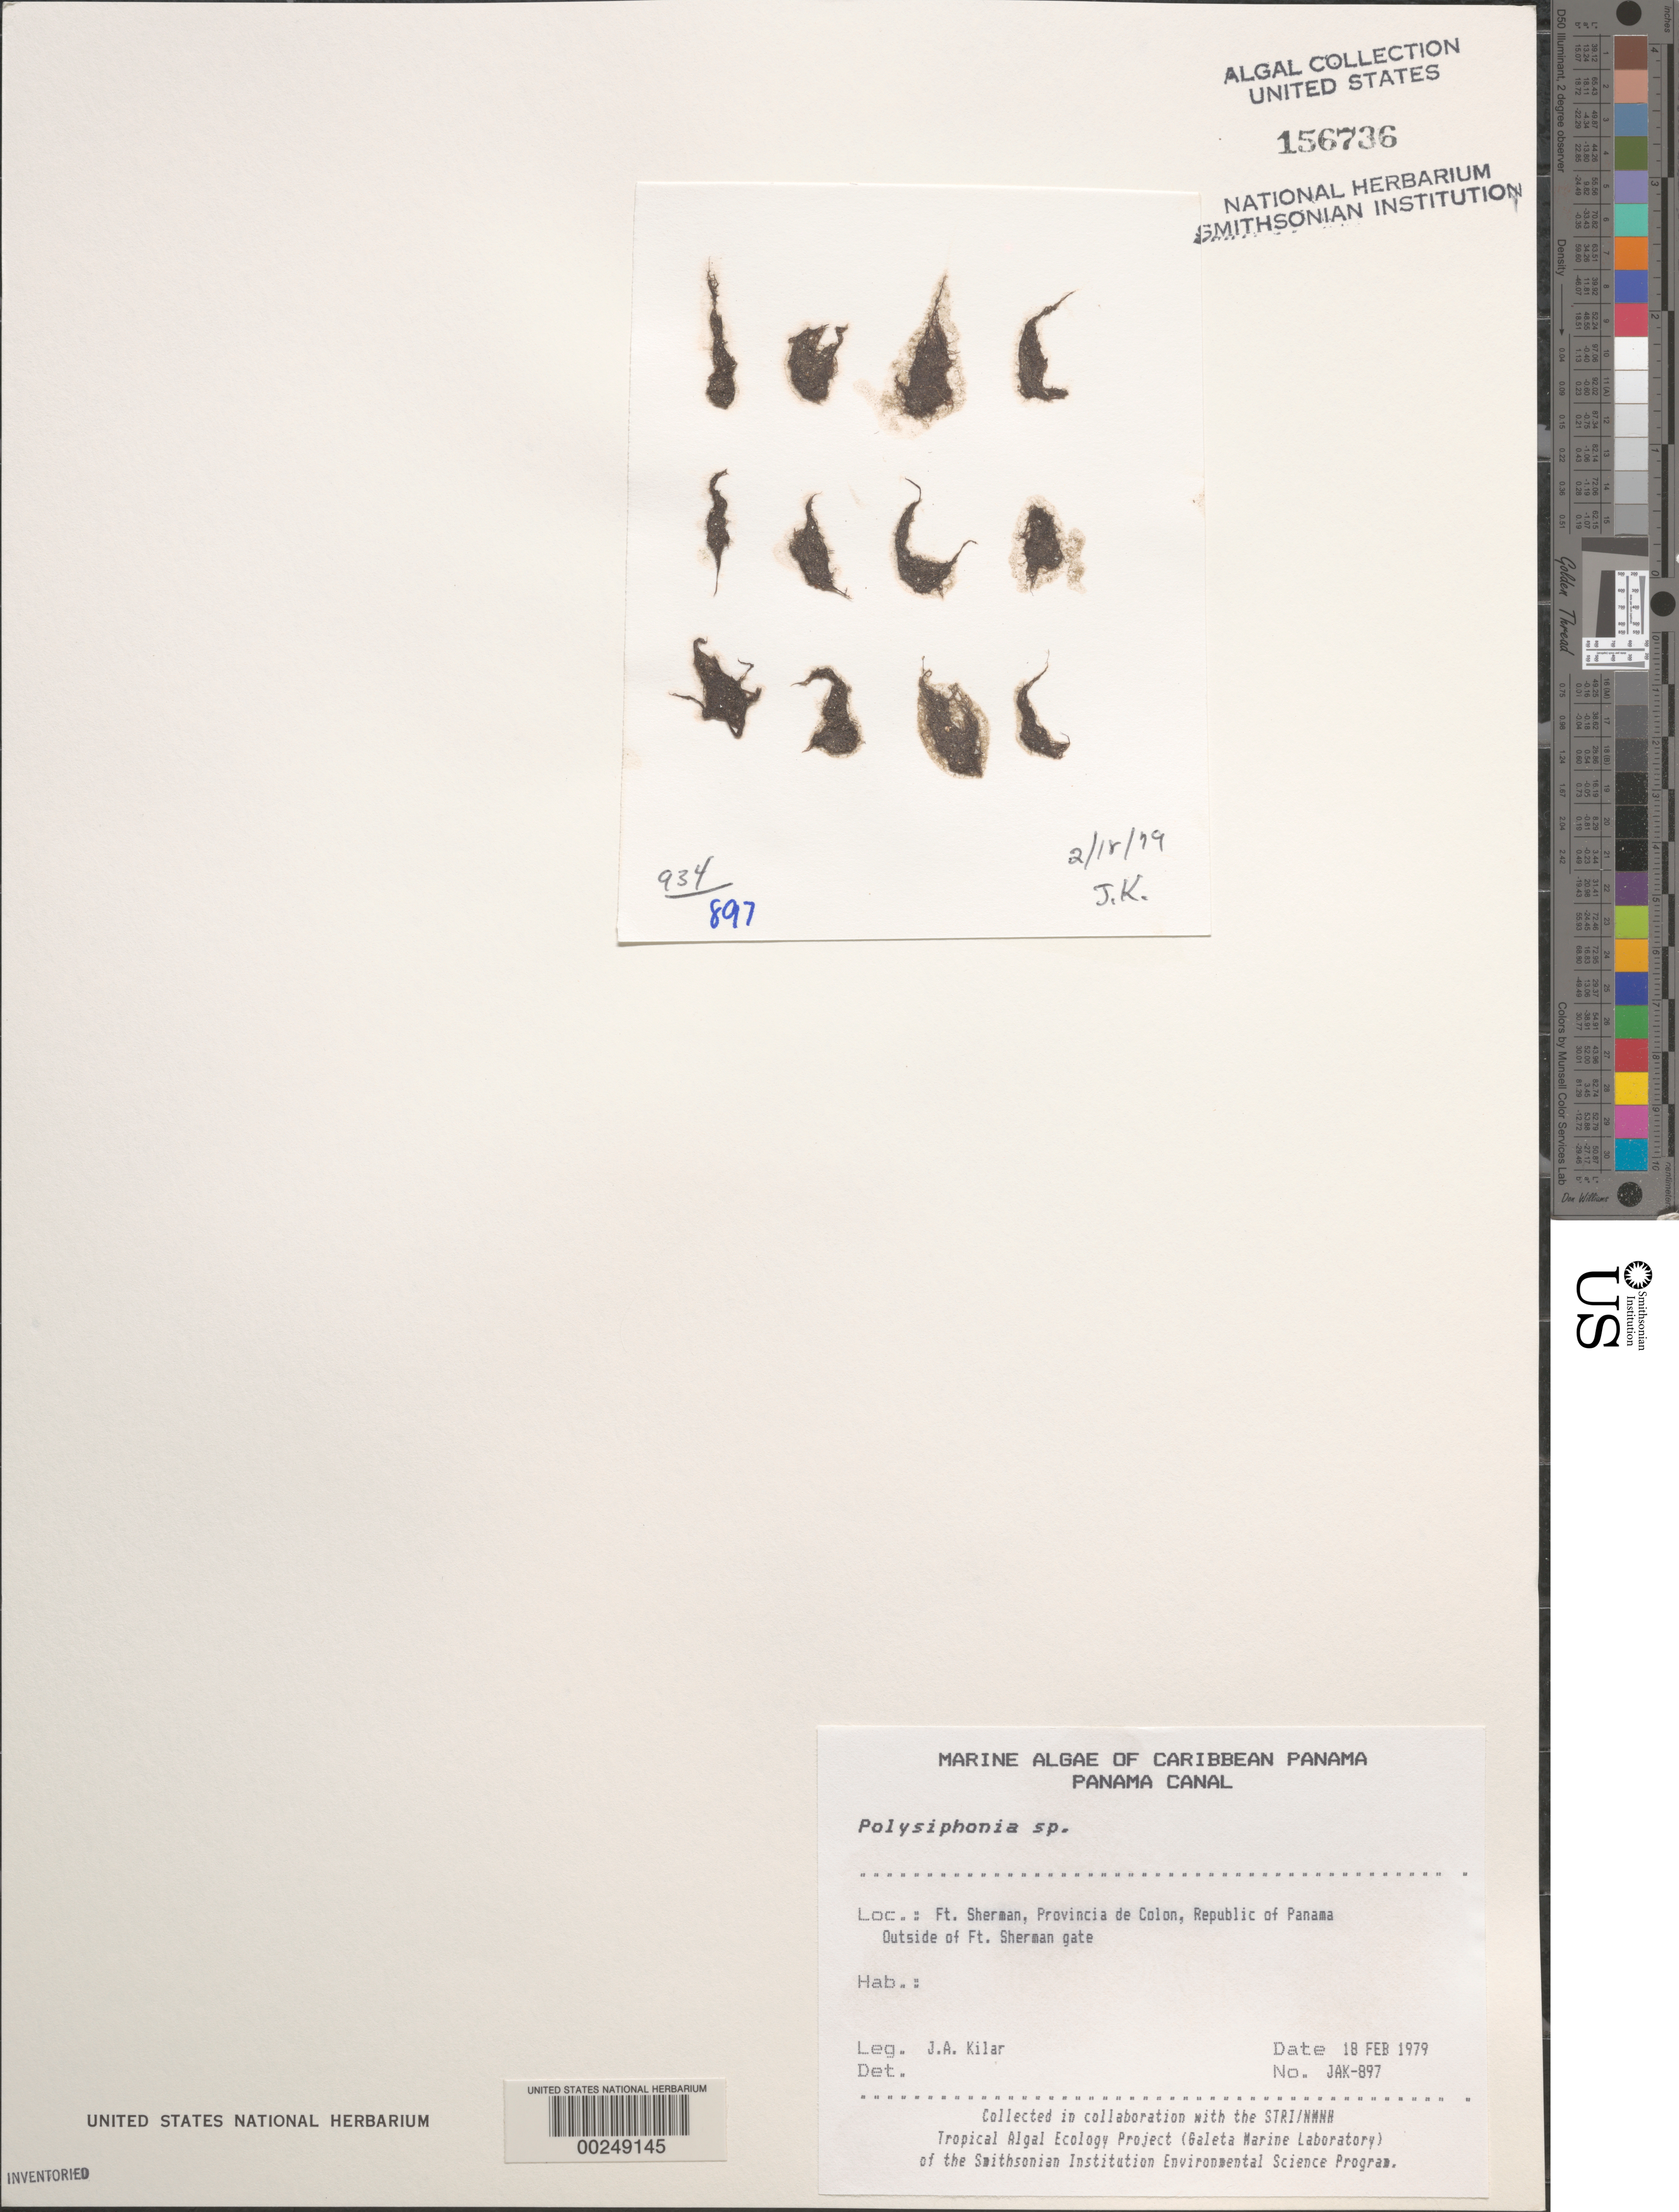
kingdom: Plantae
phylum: Rhodophyta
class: Florideophyceae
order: Ceramiales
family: Rhodomelaceae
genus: Polysiphonia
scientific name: Polysiphonia sp.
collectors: J. A. Kilar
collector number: JAK-897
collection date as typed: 18 Feb 1979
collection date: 1979-02-18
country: Panama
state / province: Colón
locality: Fort Sherman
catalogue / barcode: US 156736